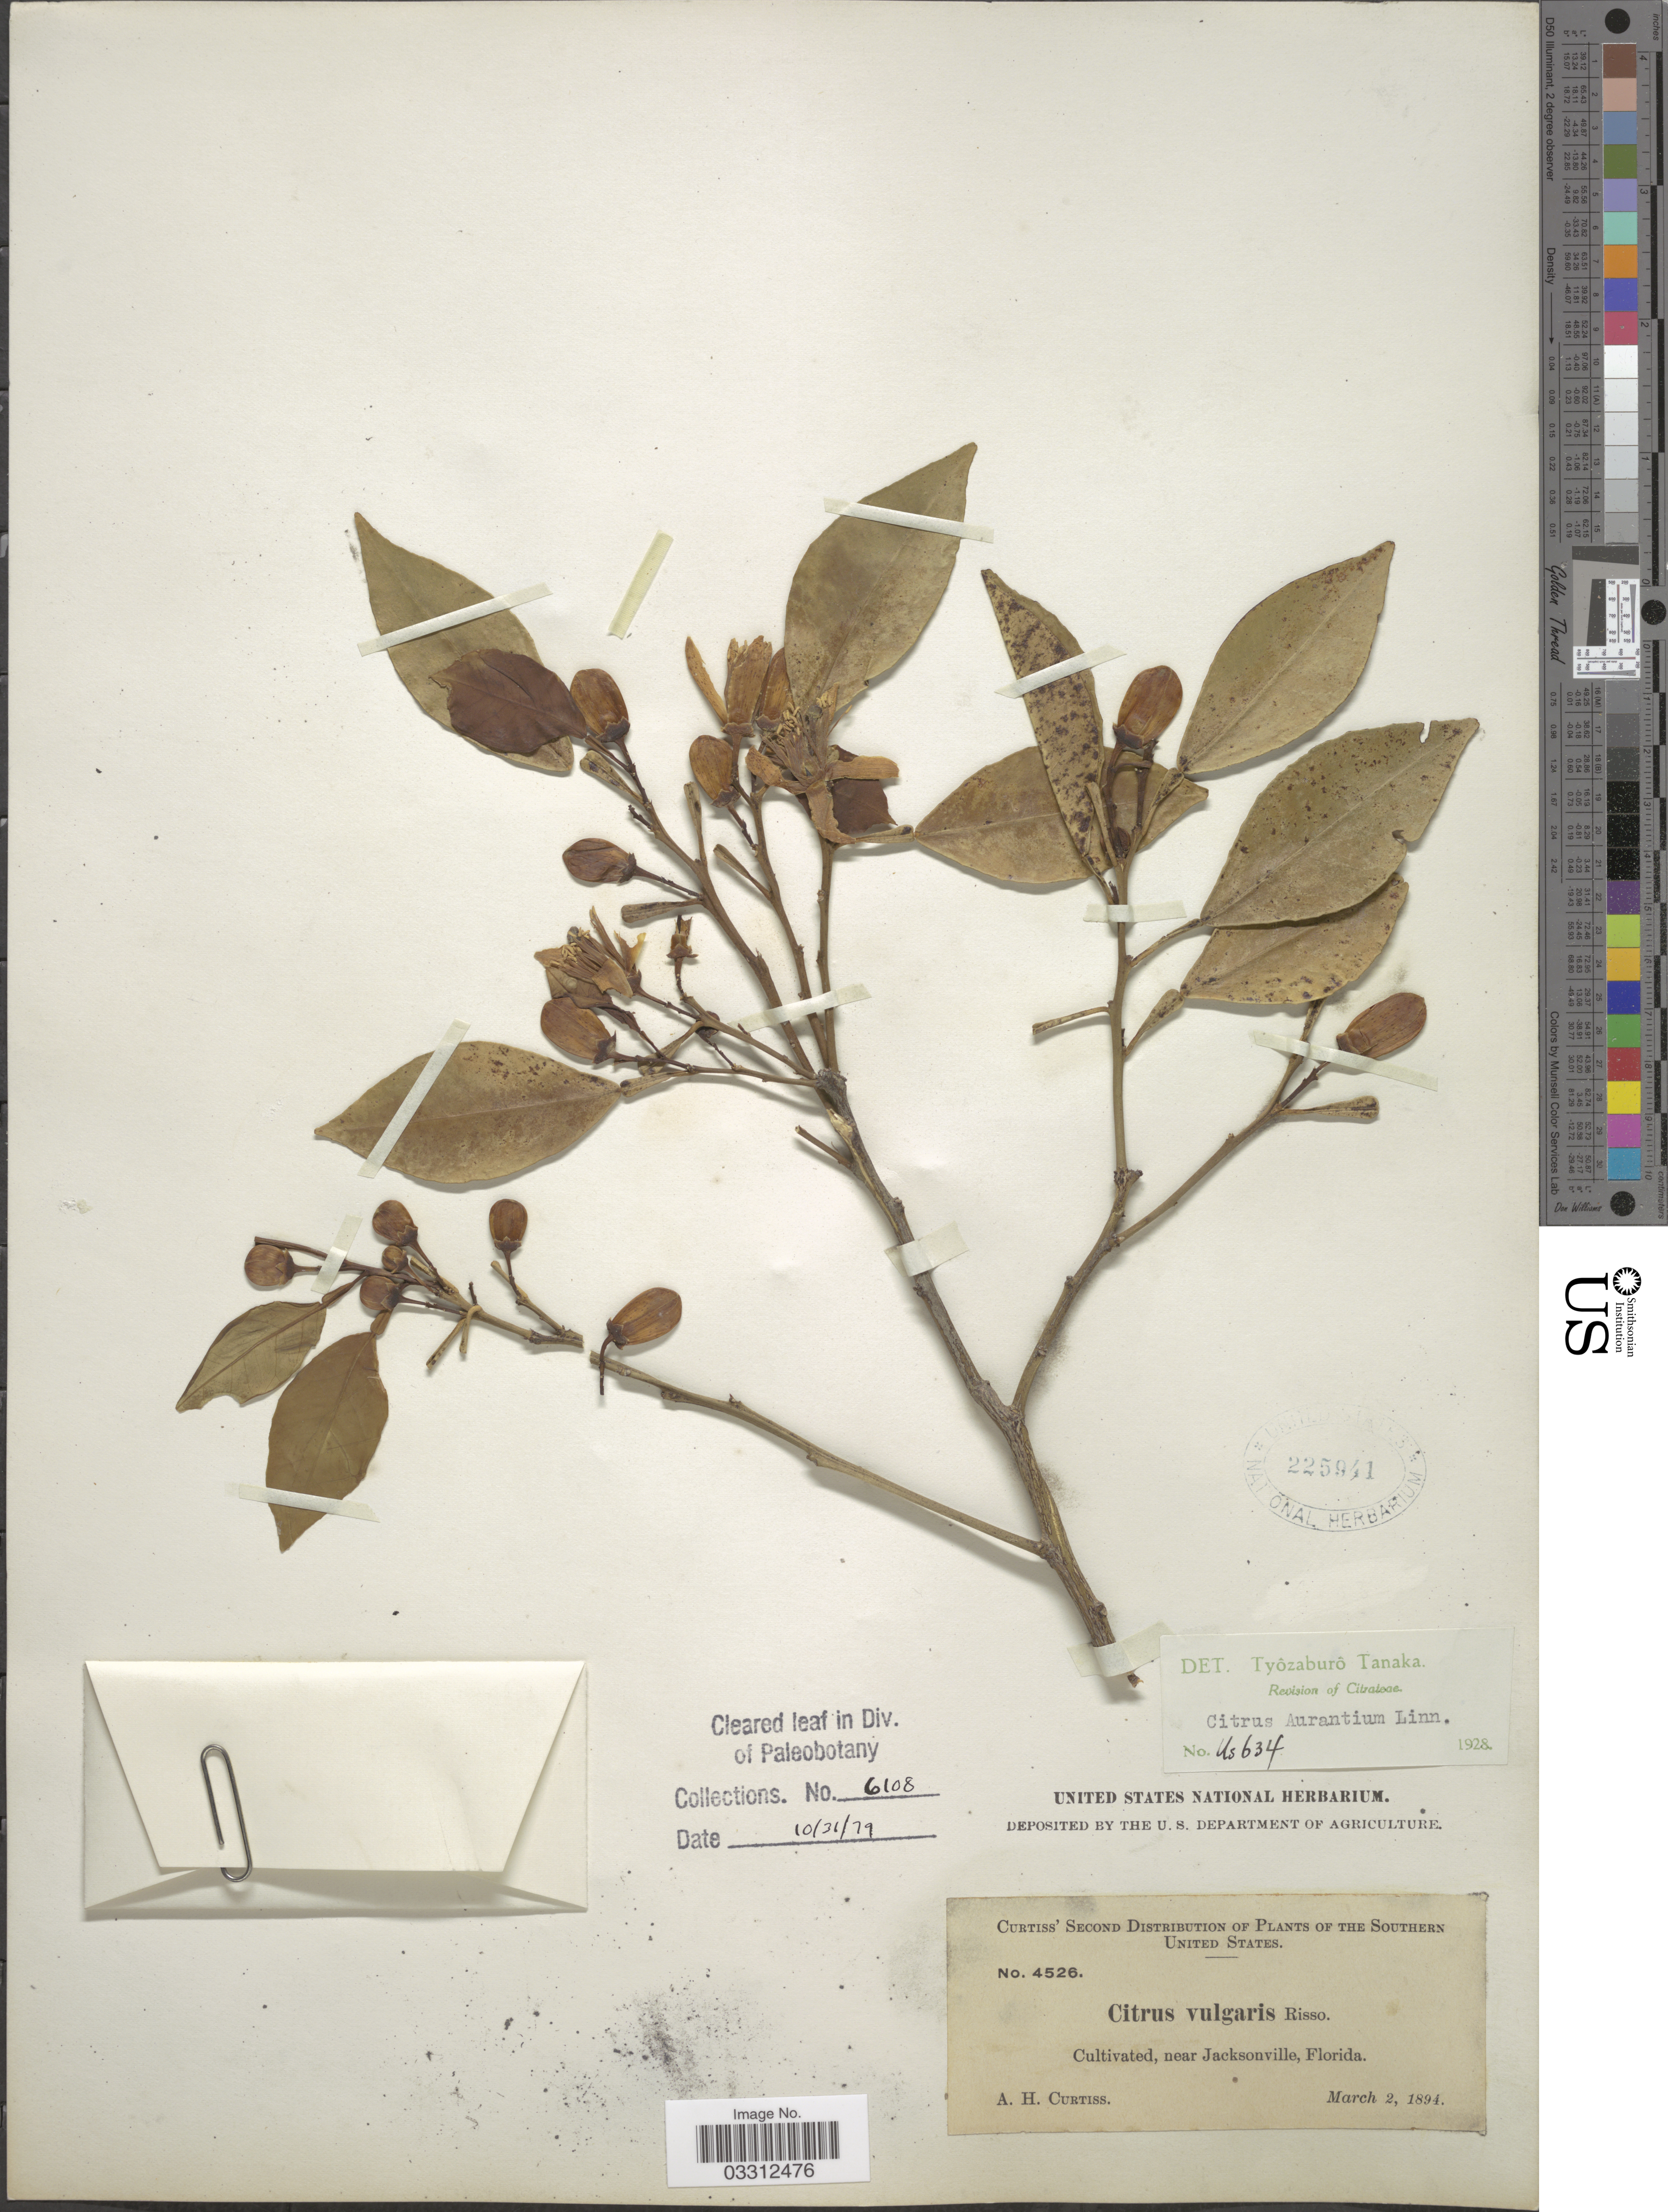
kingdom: Plantae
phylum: Tracheophyta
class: Magnoliopsida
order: Sapindales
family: Rutaceae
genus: Citrus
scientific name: Citrus x sinensis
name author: (L.) Osbeck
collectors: A. H. Curtiss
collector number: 4526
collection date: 1894-03-02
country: United States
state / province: Florida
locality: Southern United States. near Jacksonville.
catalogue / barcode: US 225941